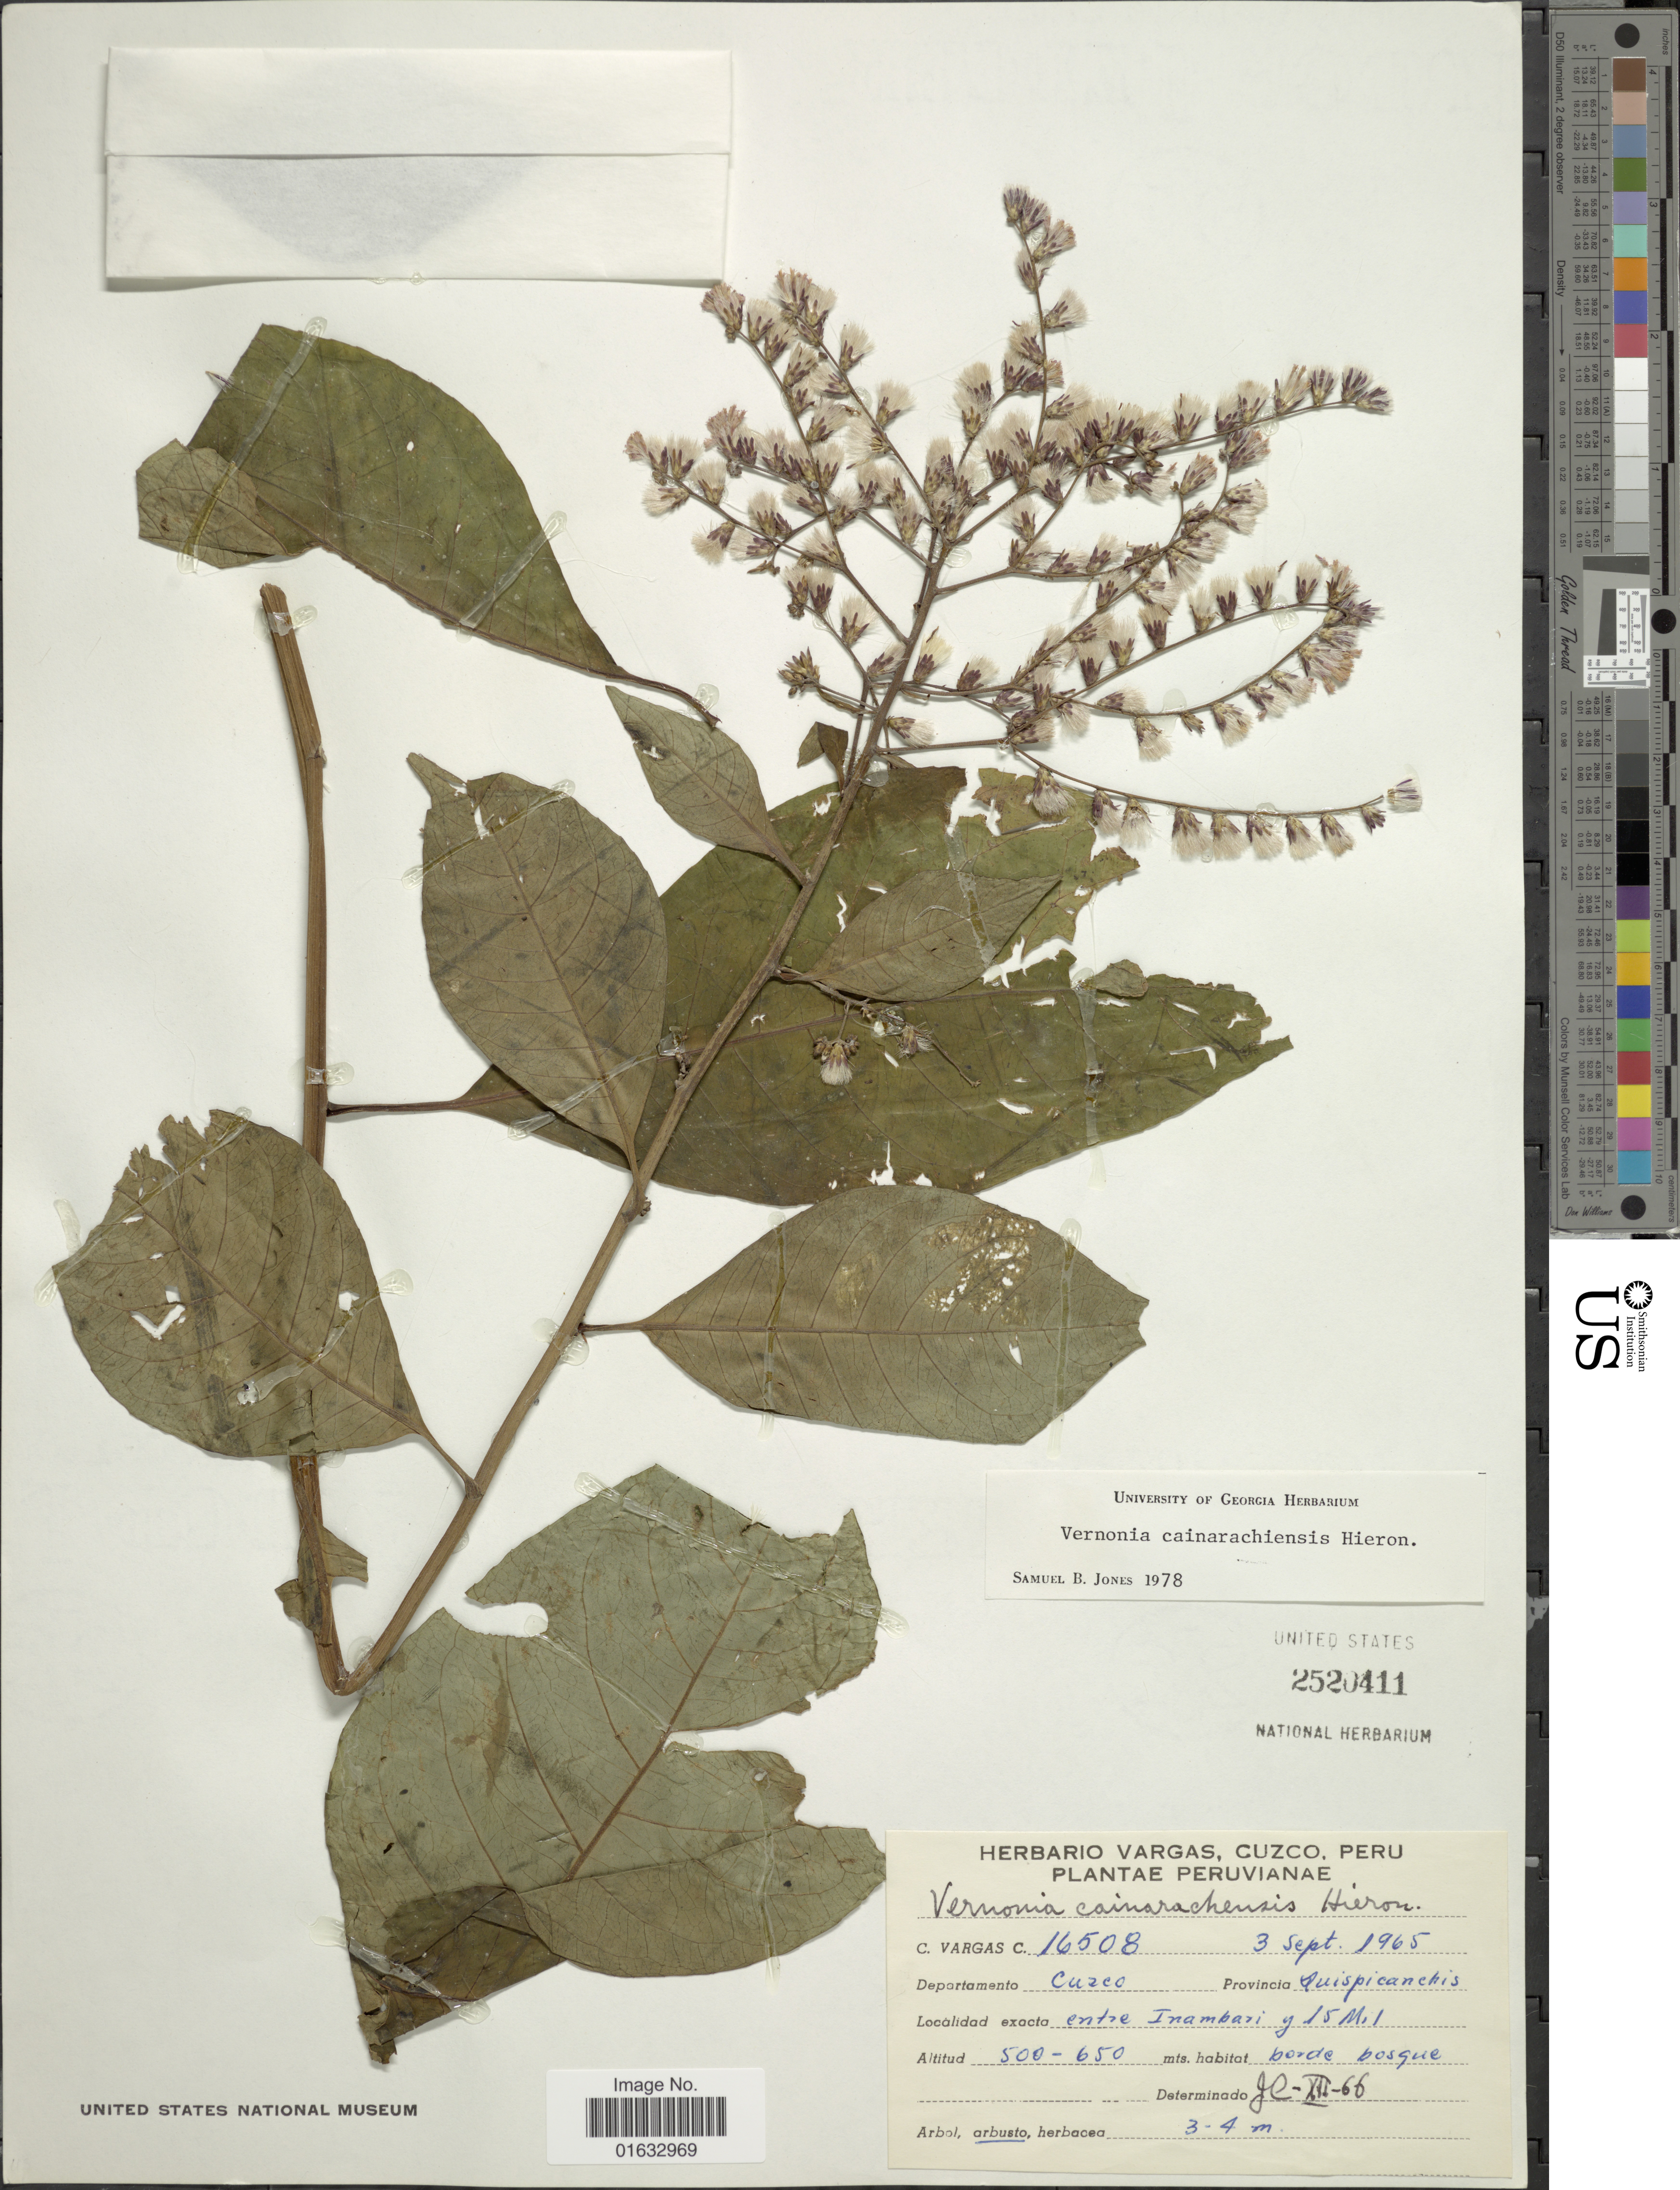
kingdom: Plantae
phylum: Tracheophyta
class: Magnoliopsida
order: Asterales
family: Asteraceae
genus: Eirmocephala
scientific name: Eirmocephala cainarachiensis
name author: (Hieron.) H. Rob.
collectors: C. Vargas Calderón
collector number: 16508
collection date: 1965-09-03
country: Peru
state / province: Cusco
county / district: Quispicanchis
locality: entre Inamabri y 15 Mil.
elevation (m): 500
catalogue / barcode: US 2520411